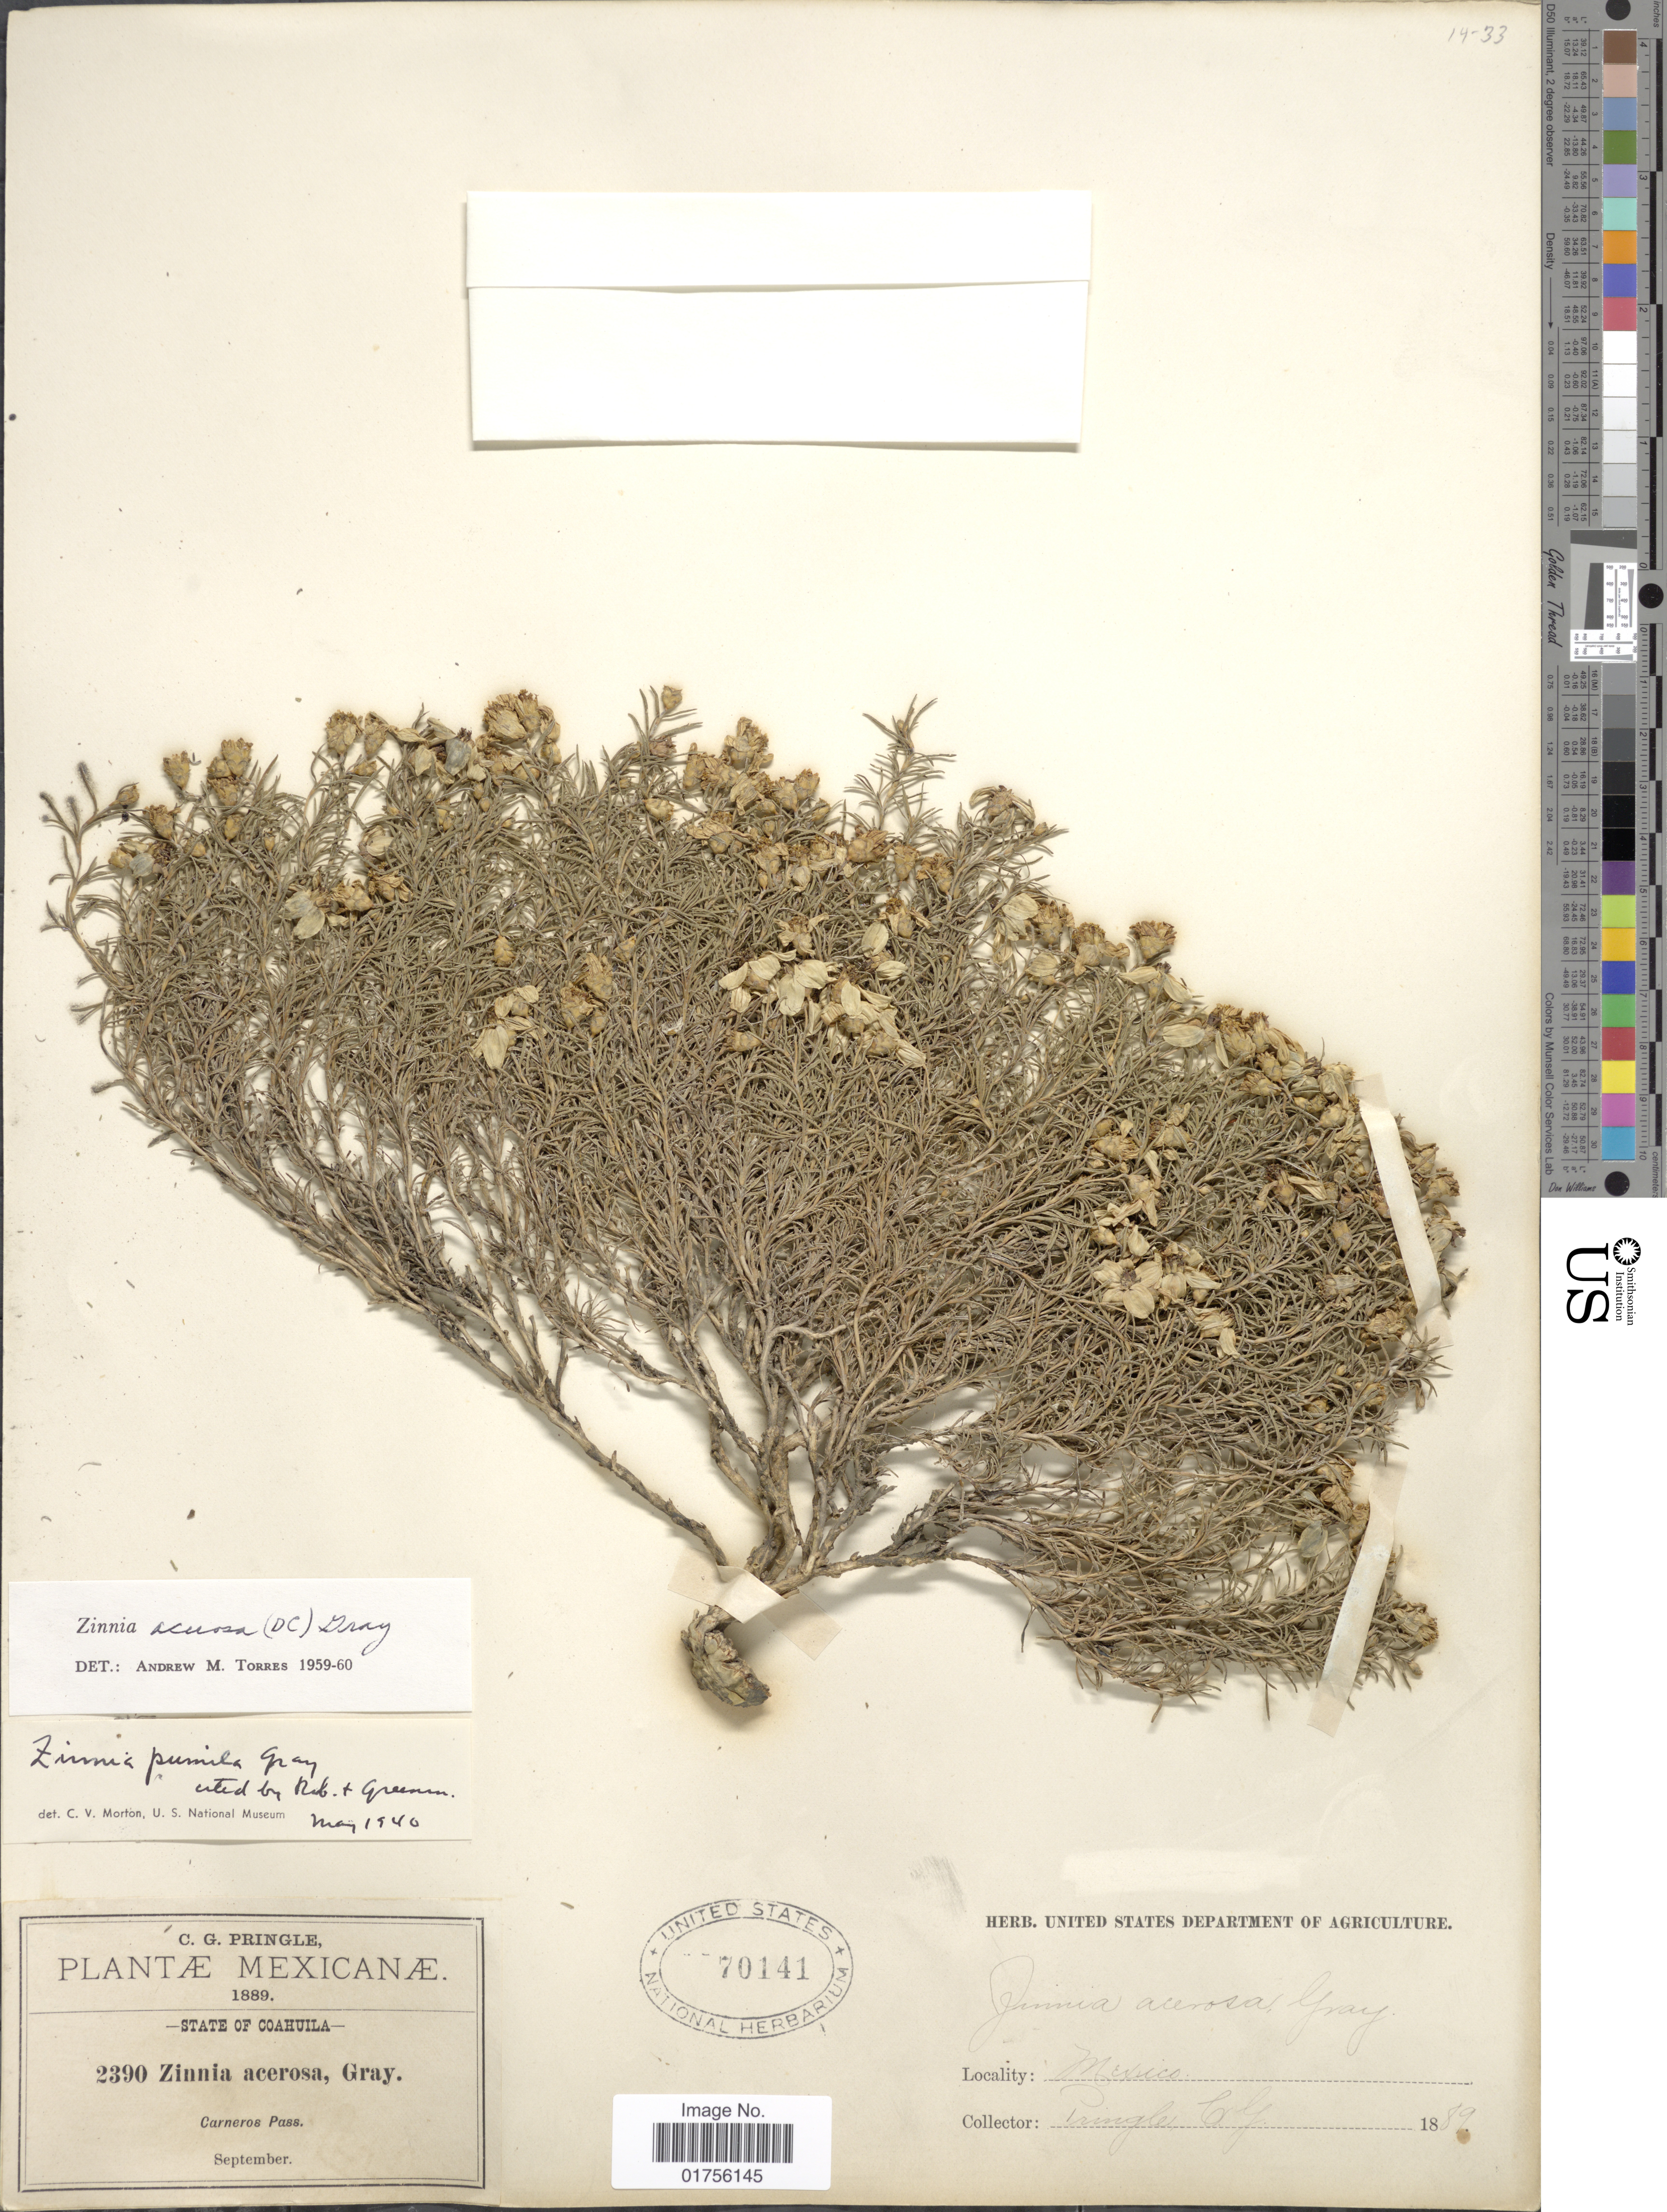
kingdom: Plantae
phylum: Tracheophyta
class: Magnoliopsida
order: Asterales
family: Asteraceae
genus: Zinnia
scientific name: Zinnia acerosa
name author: (DC.) A. Gray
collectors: C. G. Pringle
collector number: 2390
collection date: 1889-09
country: Mexico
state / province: Coahuila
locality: Carneros Pass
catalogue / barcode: US 70141